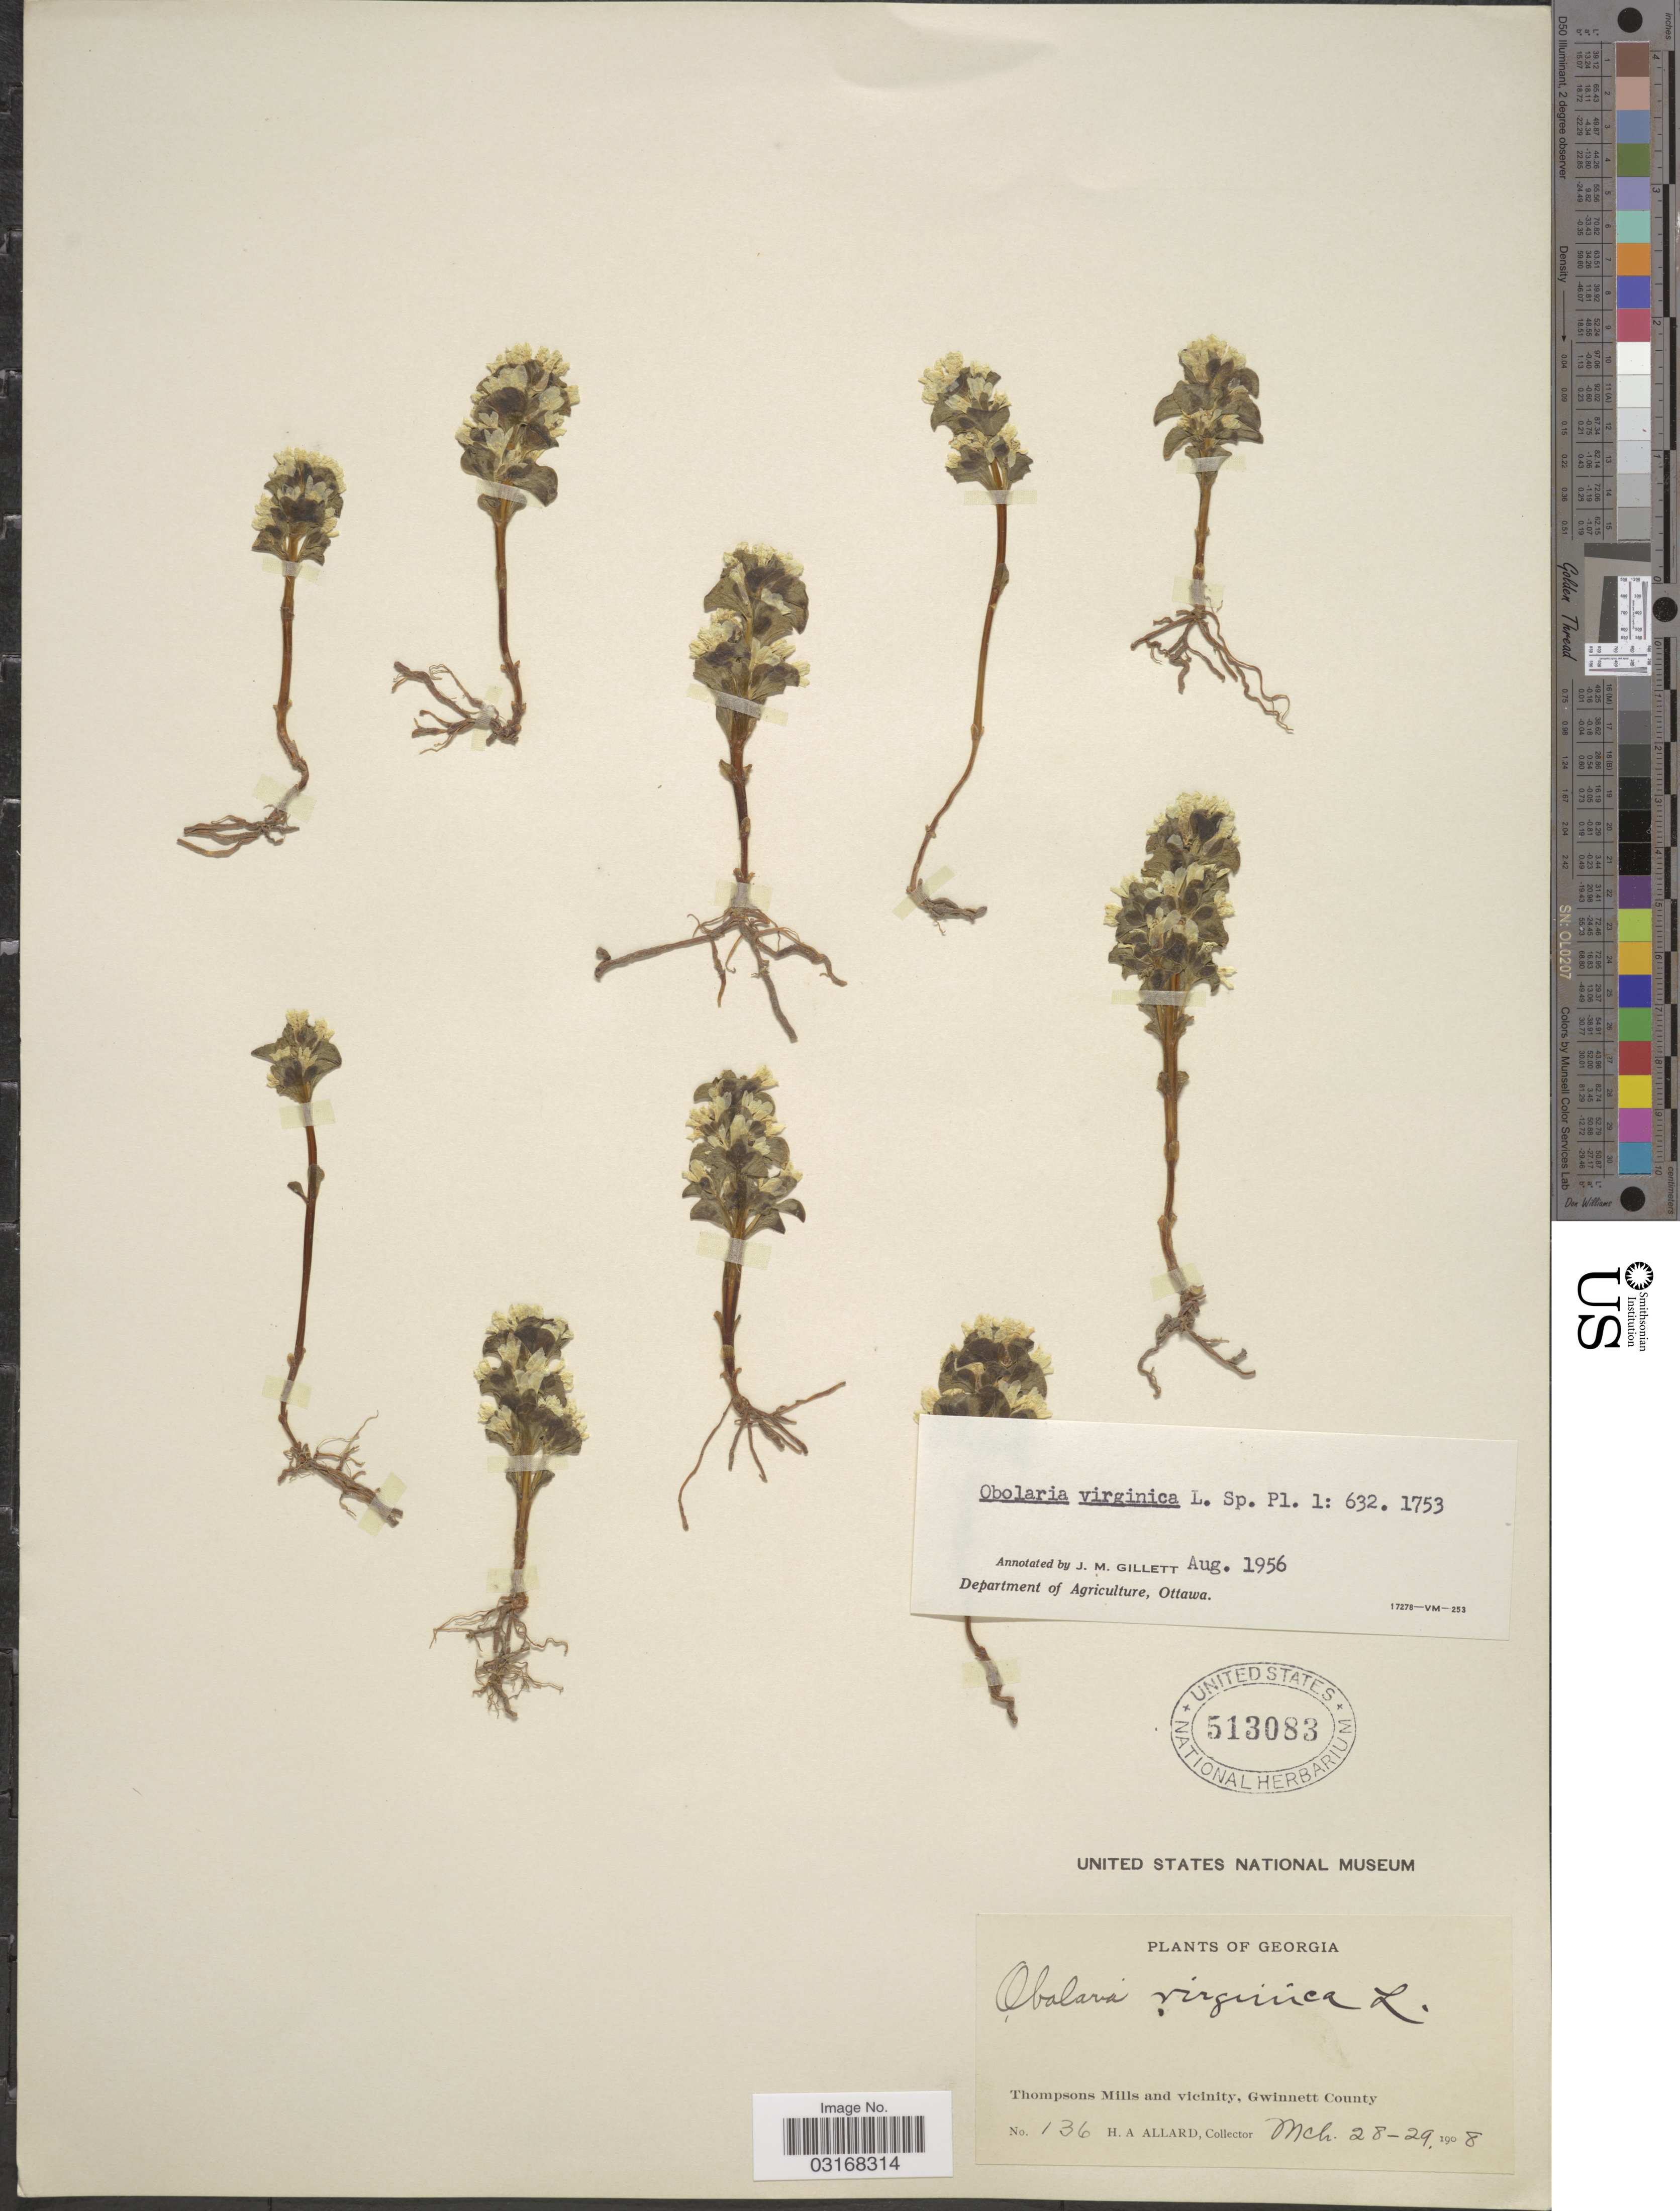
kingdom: Plantae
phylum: Tracheophyta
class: Magnoliopsida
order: Gentianales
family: Gentianaceae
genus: Obolaria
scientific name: Obolaria virginica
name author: L.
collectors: H. A. Allard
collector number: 136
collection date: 1908-03-28/1908-03-29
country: United States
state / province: Georgia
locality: Thompsons Mills and vicinity, Gwinnett County.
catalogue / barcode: US 513083